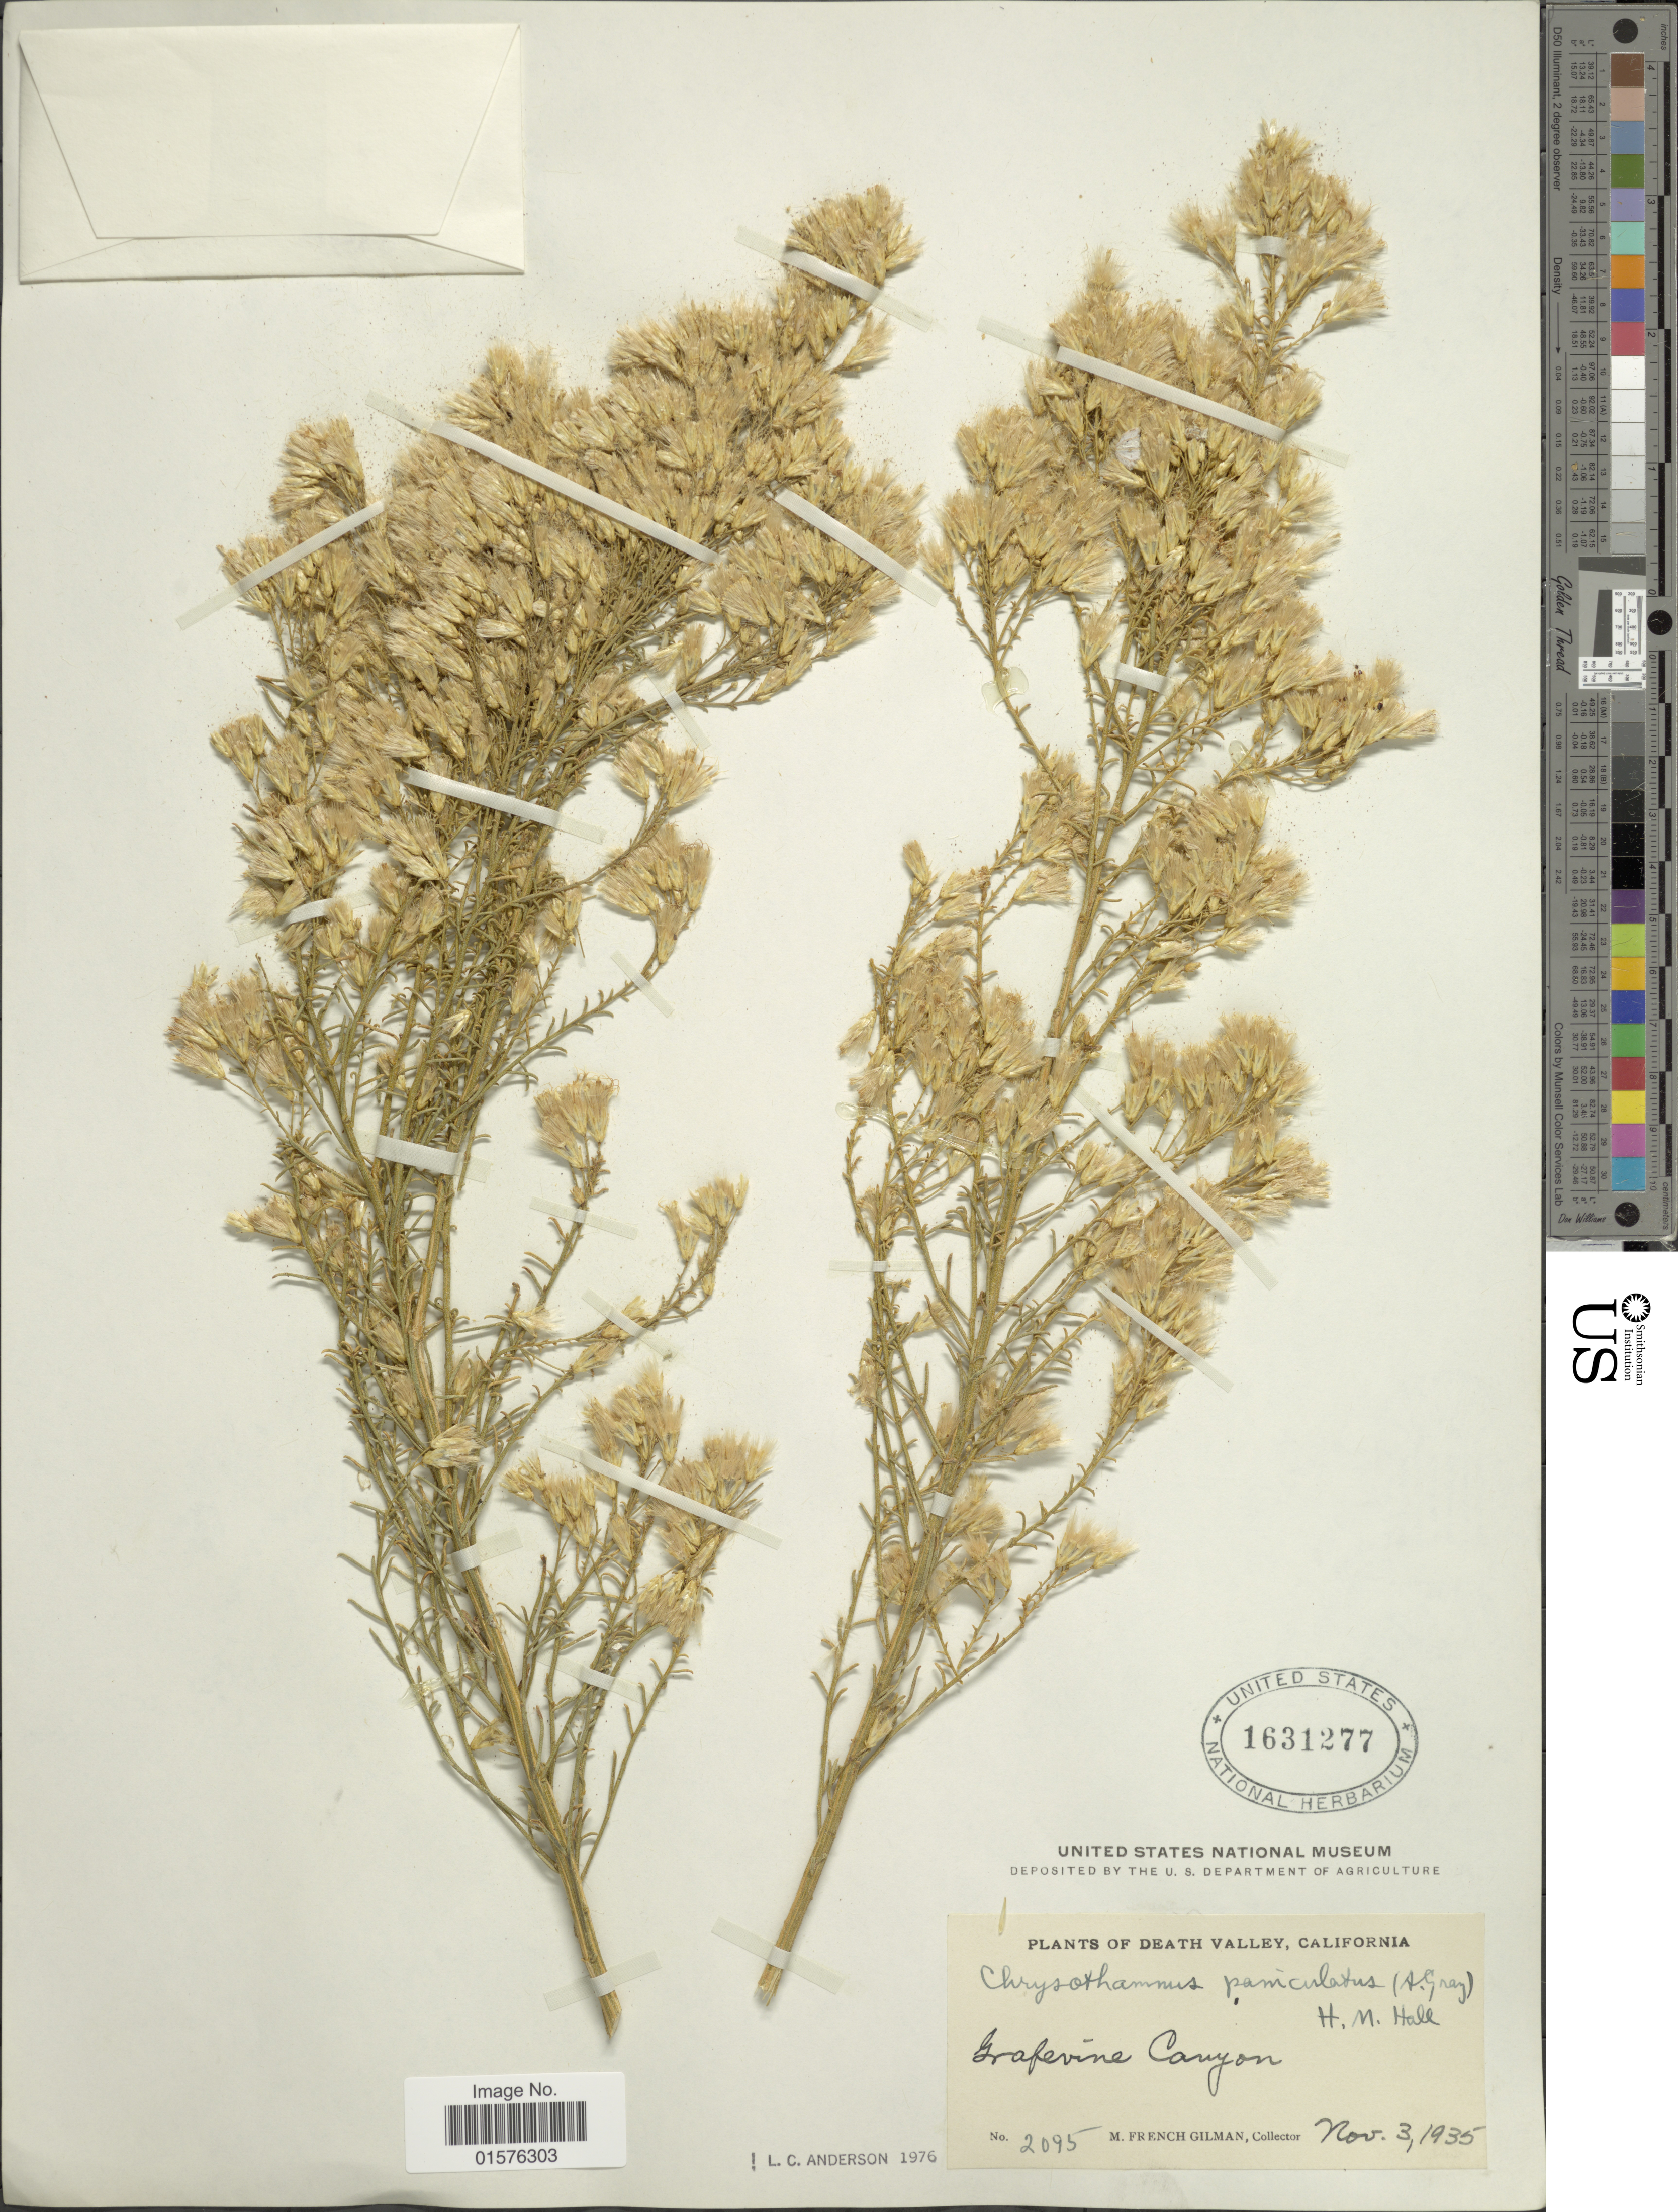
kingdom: Plantae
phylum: Tracheophyta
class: Magnoliopsida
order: Asterales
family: Asteraceae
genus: Ericameria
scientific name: Ericameria paniculata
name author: (A. Gray) Rydb.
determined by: Urbatsch, Lowell E., Curator (LSU), Louisiana State University (UNITED STATES)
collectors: M. F. Gilman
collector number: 2095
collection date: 1935-11-03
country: United States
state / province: California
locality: Death Valley, Grafevine Canyon.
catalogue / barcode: US 1631277